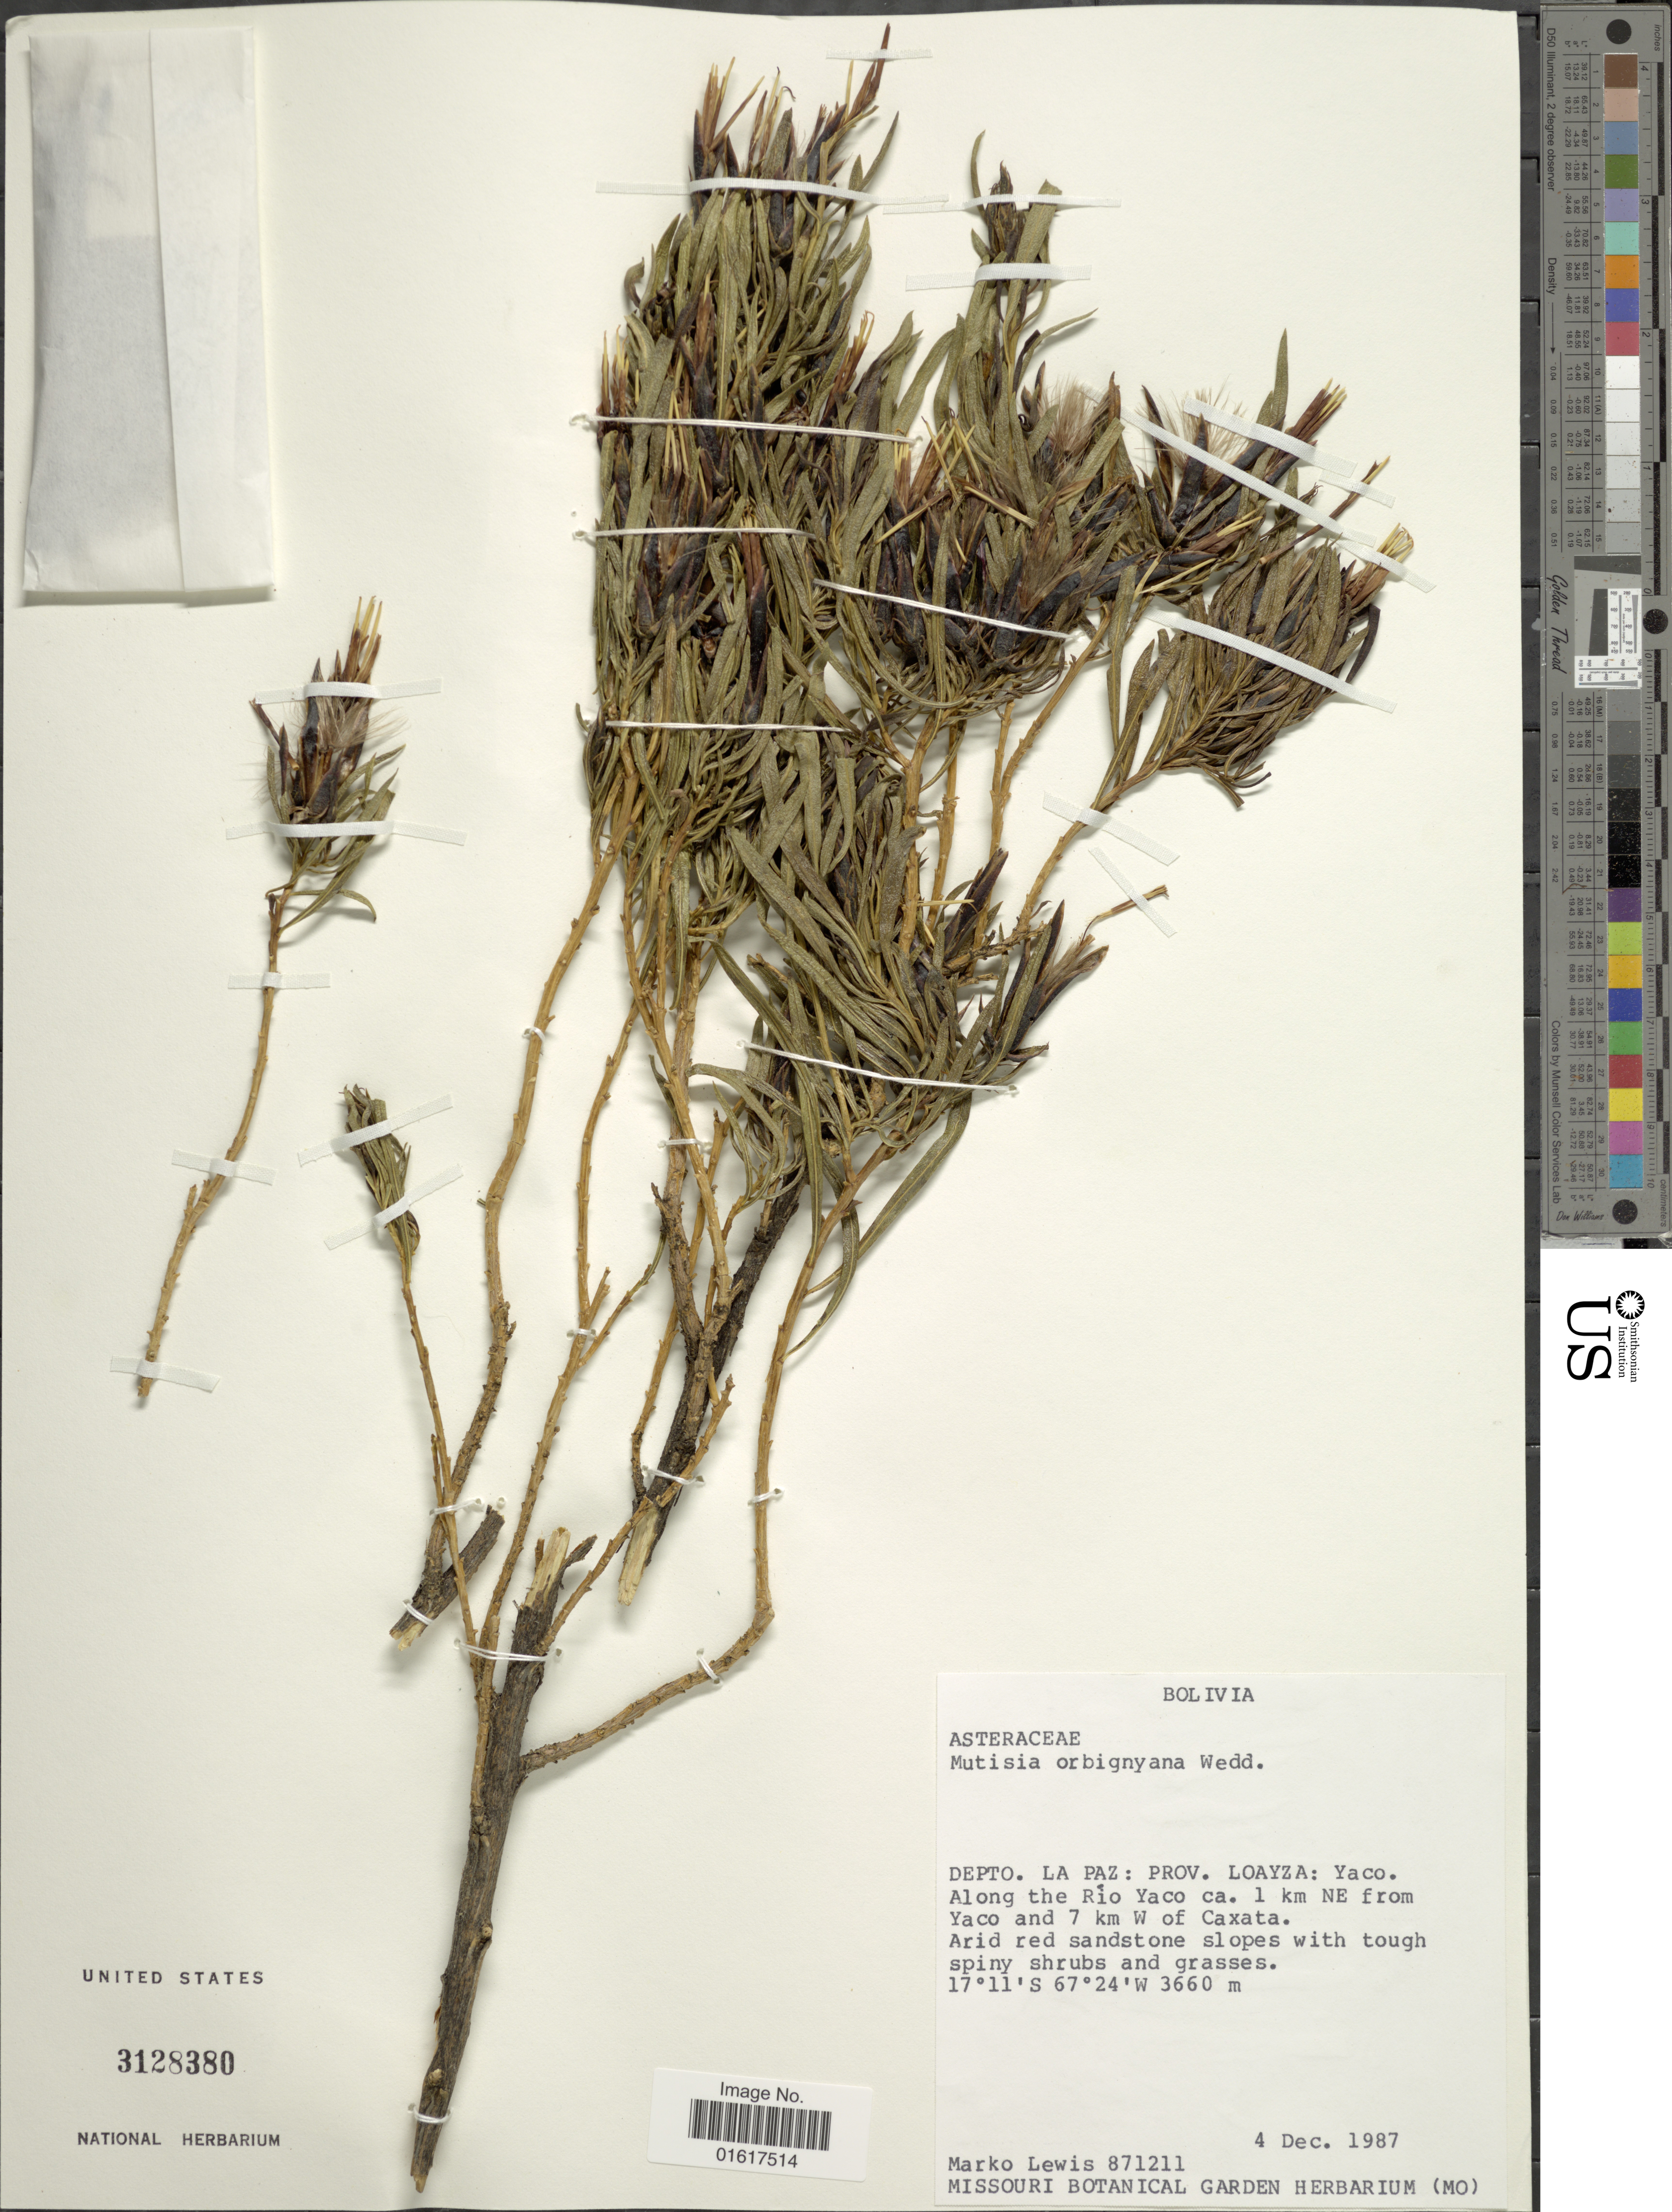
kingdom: Plantae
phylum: Tracheophyta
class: Magnoliopsida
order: Asterales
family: Asteraceae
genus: Mutisia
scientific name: Mutisia orbignyana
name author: Wedd.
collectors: M. A. Lewis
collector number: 871211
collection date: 1987-12-04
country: Bolivia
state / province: La Paz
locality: Prov. Loayza: Yaco. Along Río Yaco ca. 1 km NE from Yaco and 7 km W of Caxata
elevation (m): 3660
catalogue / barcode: US 3128380